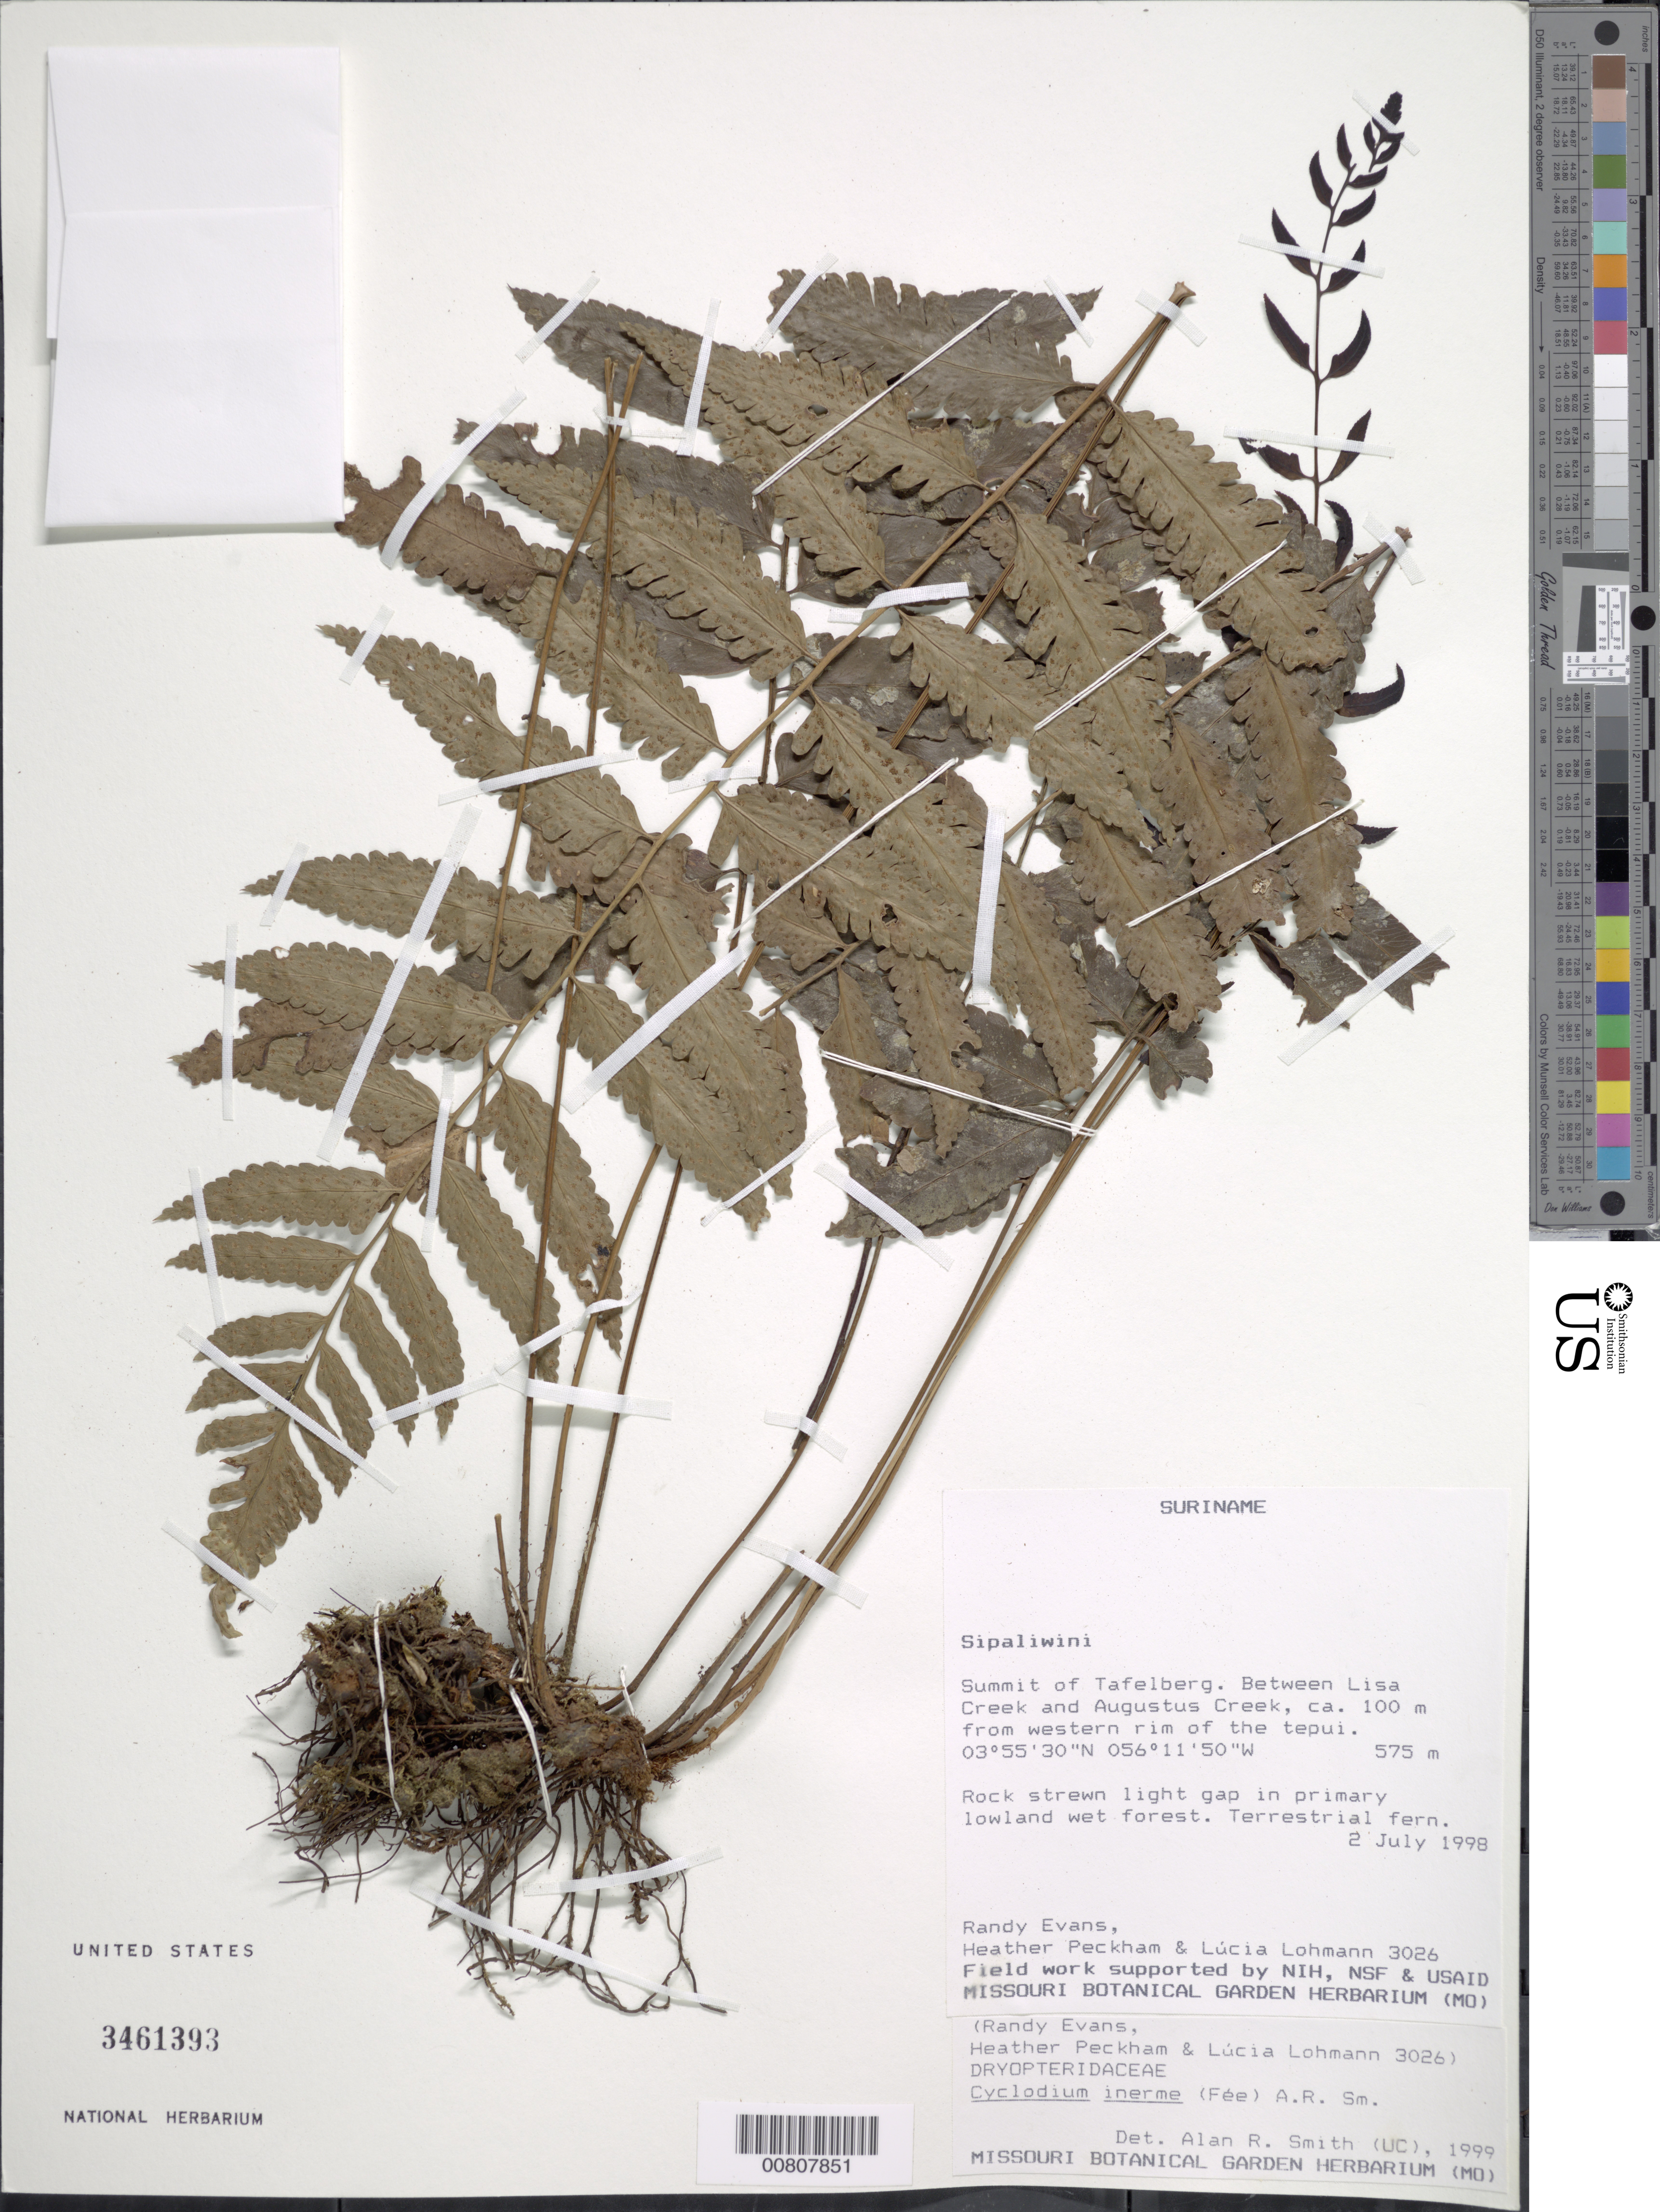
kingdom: Plantae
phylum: Tracheophyta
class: Polypodiopsida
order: Polypodiales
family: Dryopteridaceae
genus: Cyclodium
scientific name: Cyclodium inerme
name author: (Fée) A.R. Sm.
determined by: Smith, Alan R., (UC)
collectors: R. Evans, H. Peckham & L. Lohmann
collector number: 3026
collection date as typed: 2-Jul-98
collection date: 1998-07-02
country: Suriname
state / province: Sipaliwini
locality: Tafelberg (Table Mountain), summit, betw. Lisa Creek and Augustus Creek, ca. 100 m from W rim of tepuí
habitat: Rock strewn light gap in primary lowland wet forest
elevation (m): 575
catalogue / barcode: US 3461393